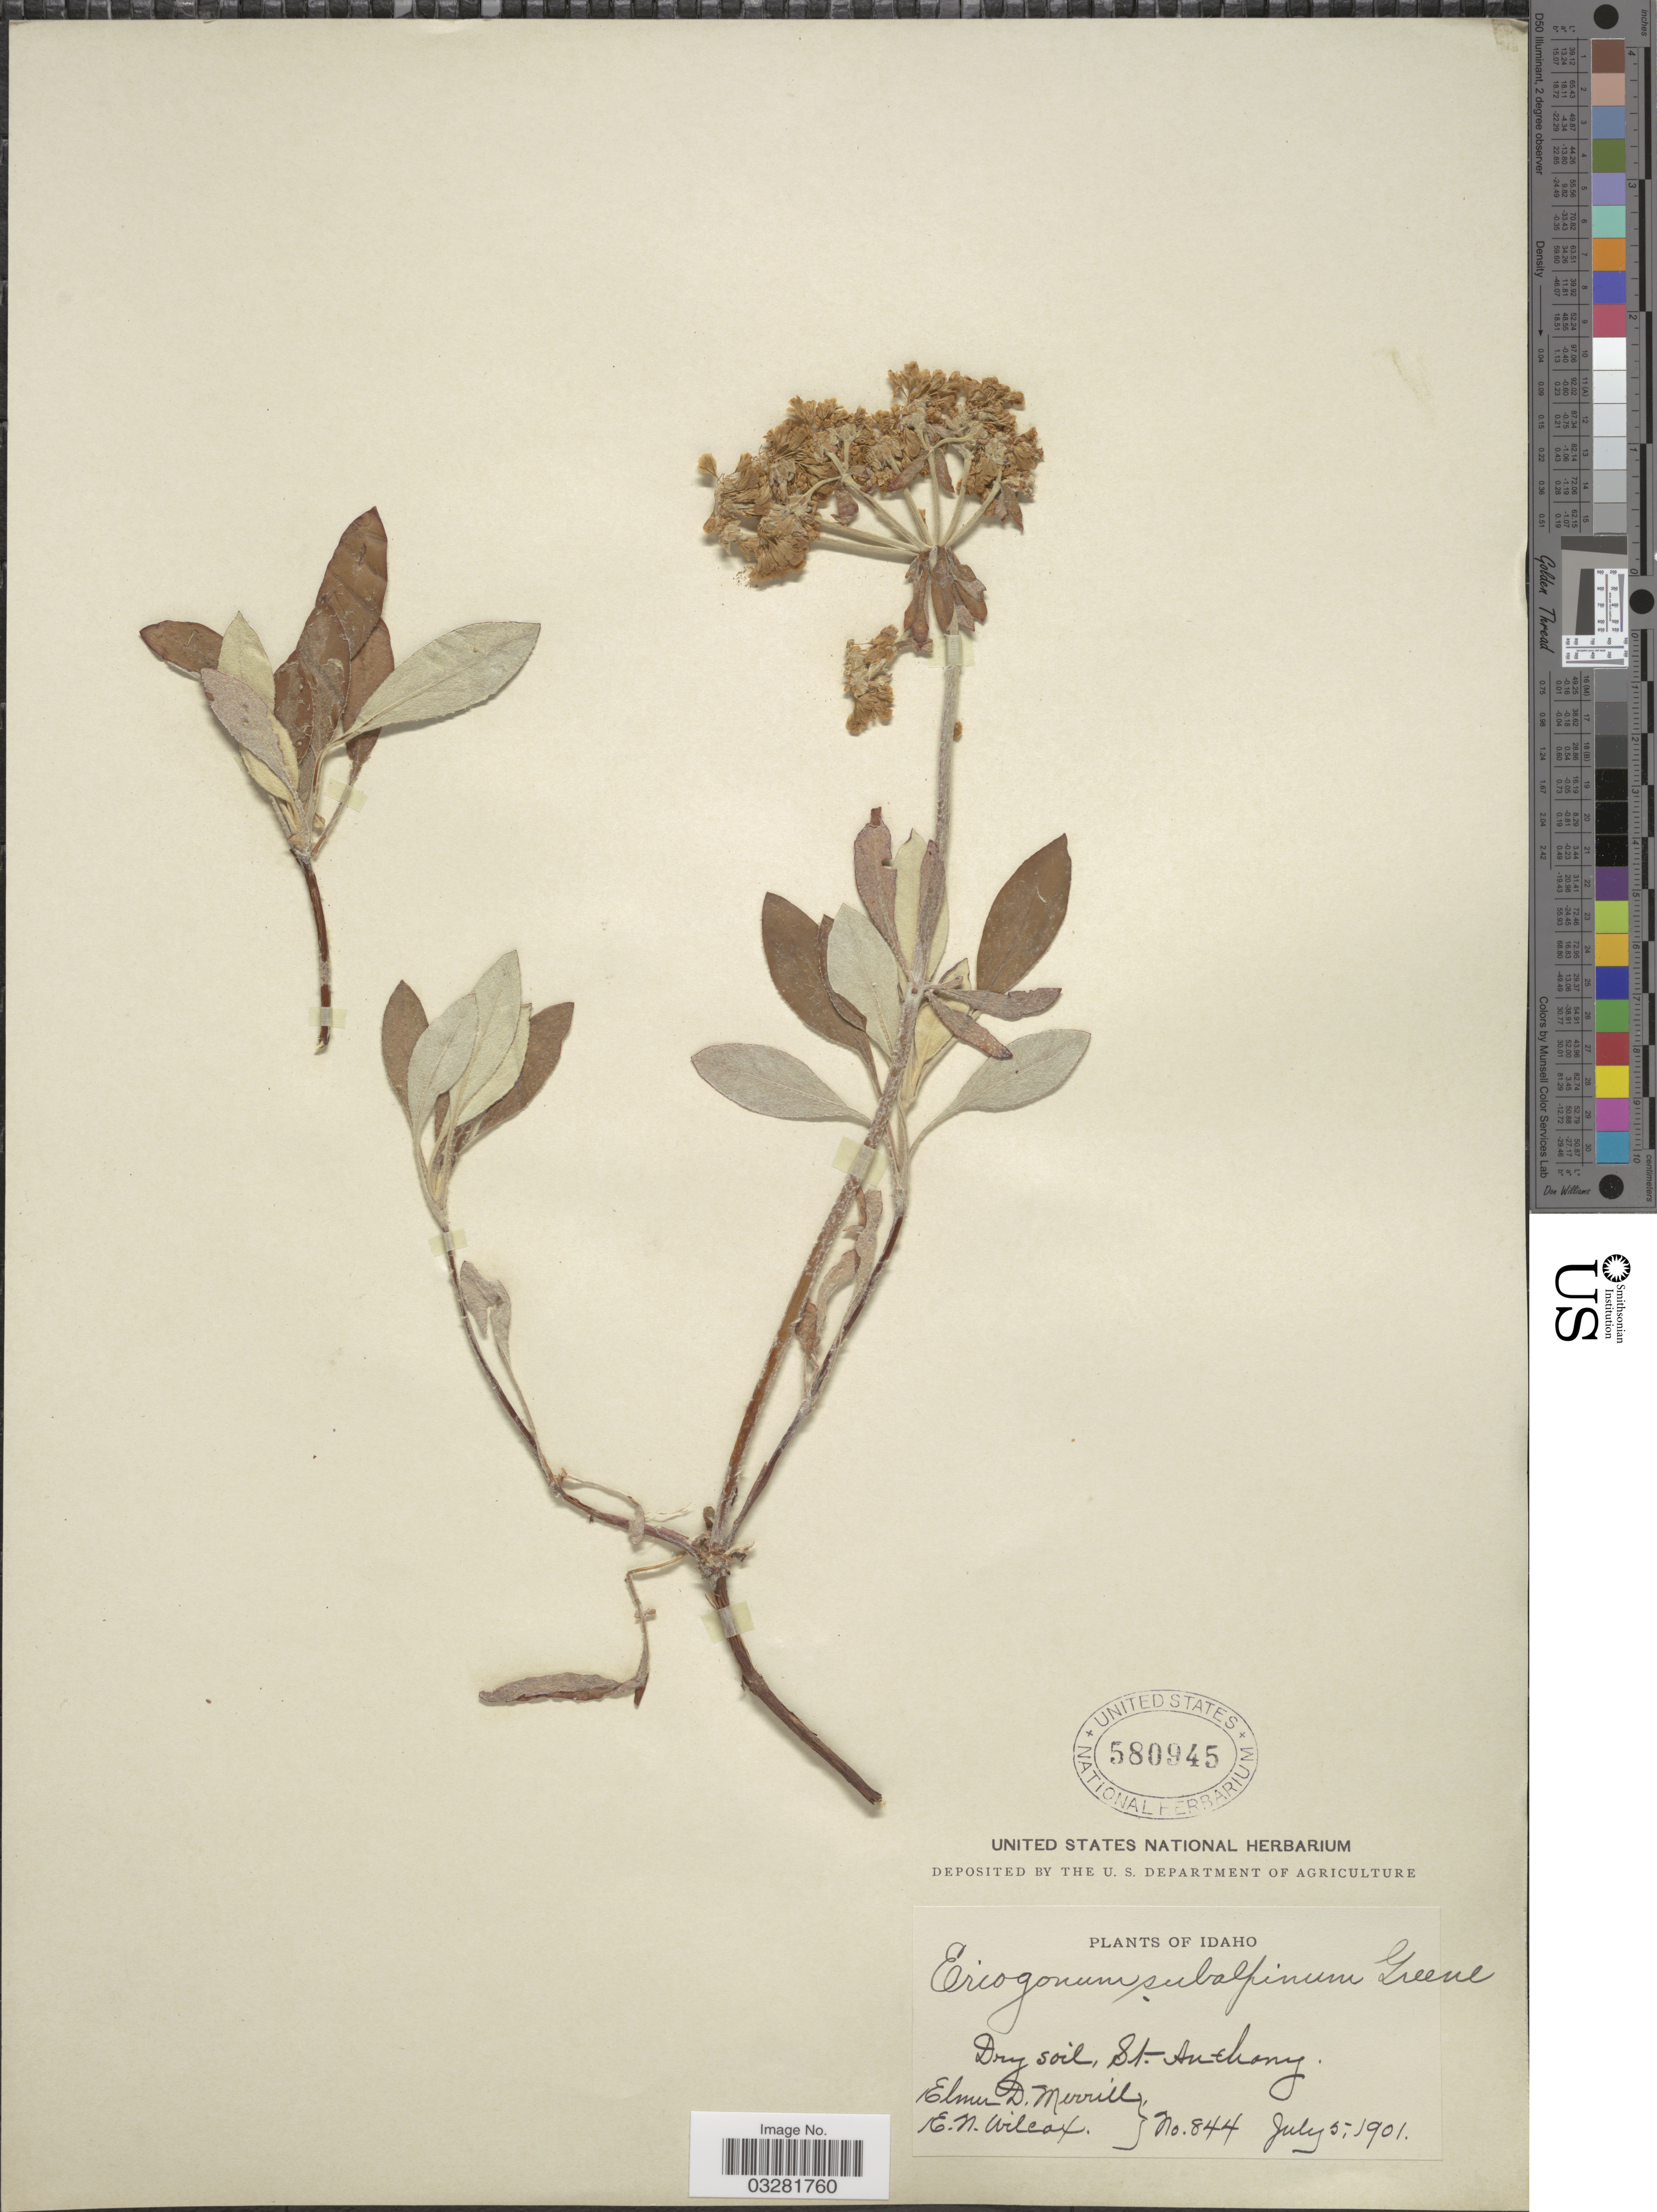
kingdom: Plantae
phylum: Tracheophyta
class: Magnoliopsida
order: Caryophyllales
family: Polygonaceae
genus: Eriogonum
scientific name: Eriogonum umbellatum var. subalpinum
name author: M.E. Jones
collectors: E. D. Merrill & E. Wilcox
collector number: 844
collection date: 1901-07-05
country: United States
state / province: Idaho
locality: St. Anchony.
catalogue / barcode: US 580945